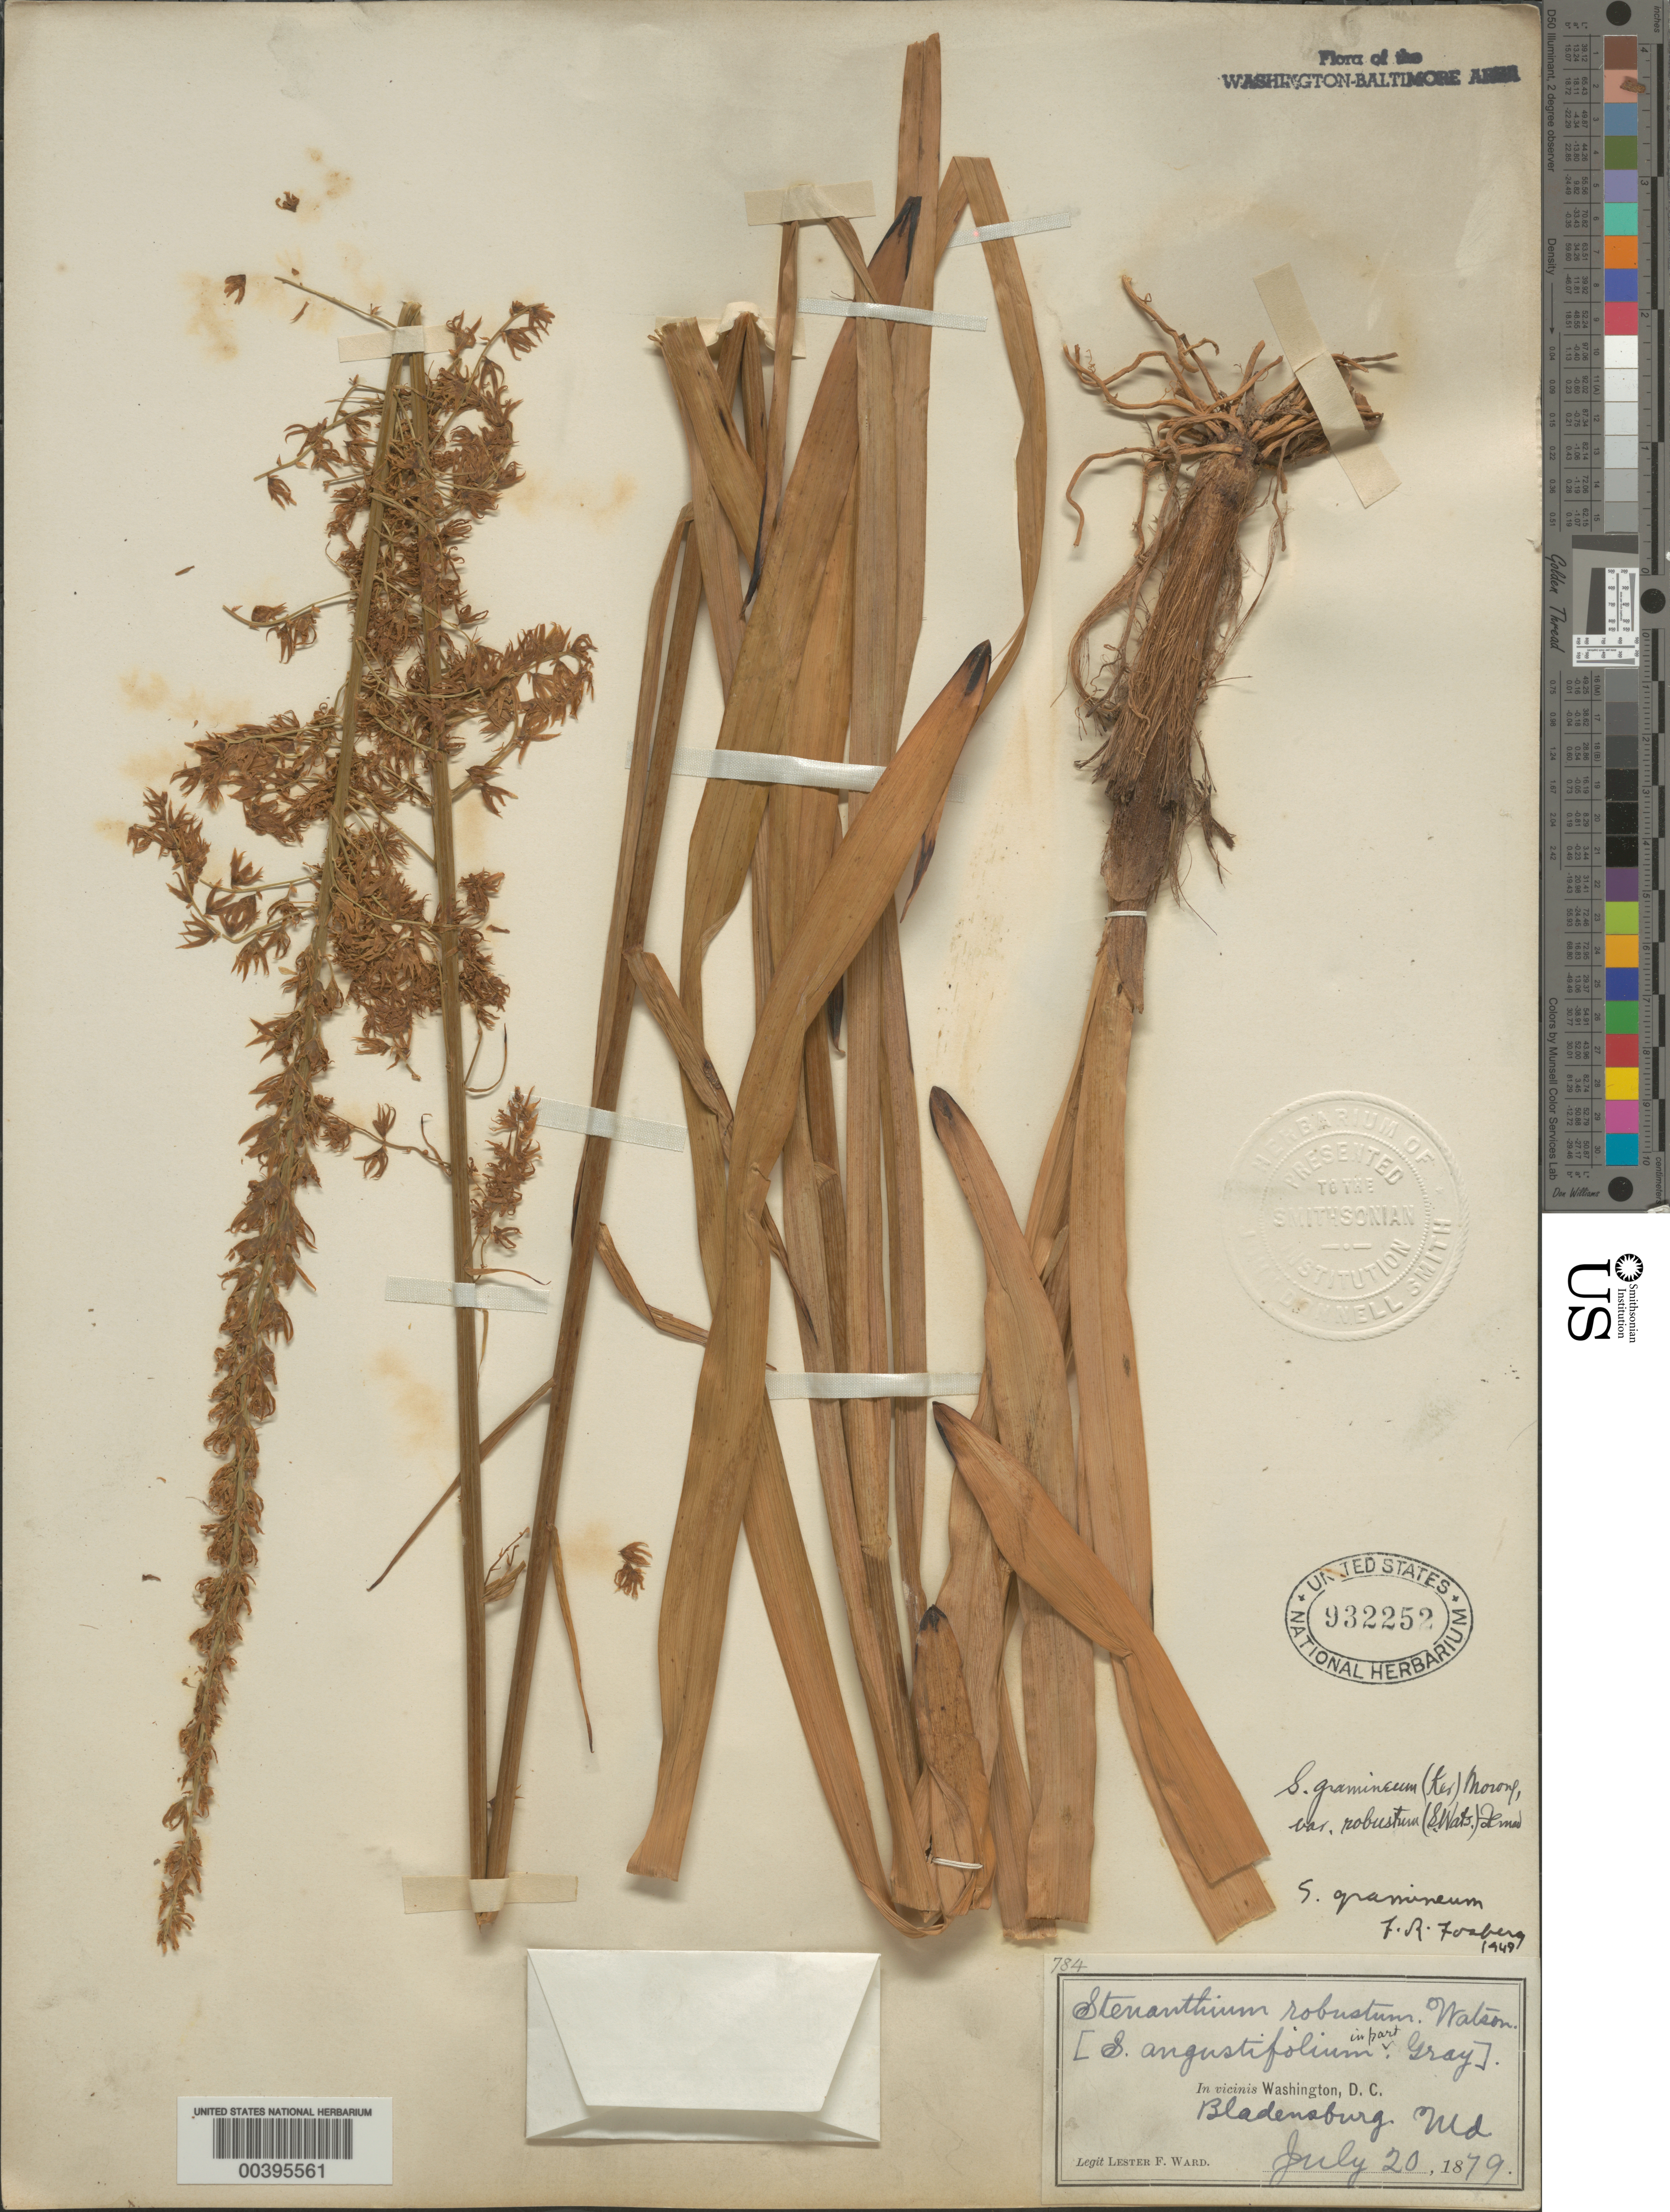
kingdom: Plantae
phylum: Tracheophyta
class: Liliopsida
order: Liliales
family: Melanthiaceae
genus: Stenanthium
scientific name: Stenanthium gramineum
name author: (Ker Gawl.) Morong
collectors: L. F. Ward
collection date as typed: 20 Jul 1879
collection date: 1879-07-20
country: United States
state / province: Maryland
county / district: Prince George's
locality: Bladensburg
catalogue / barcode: US 932252